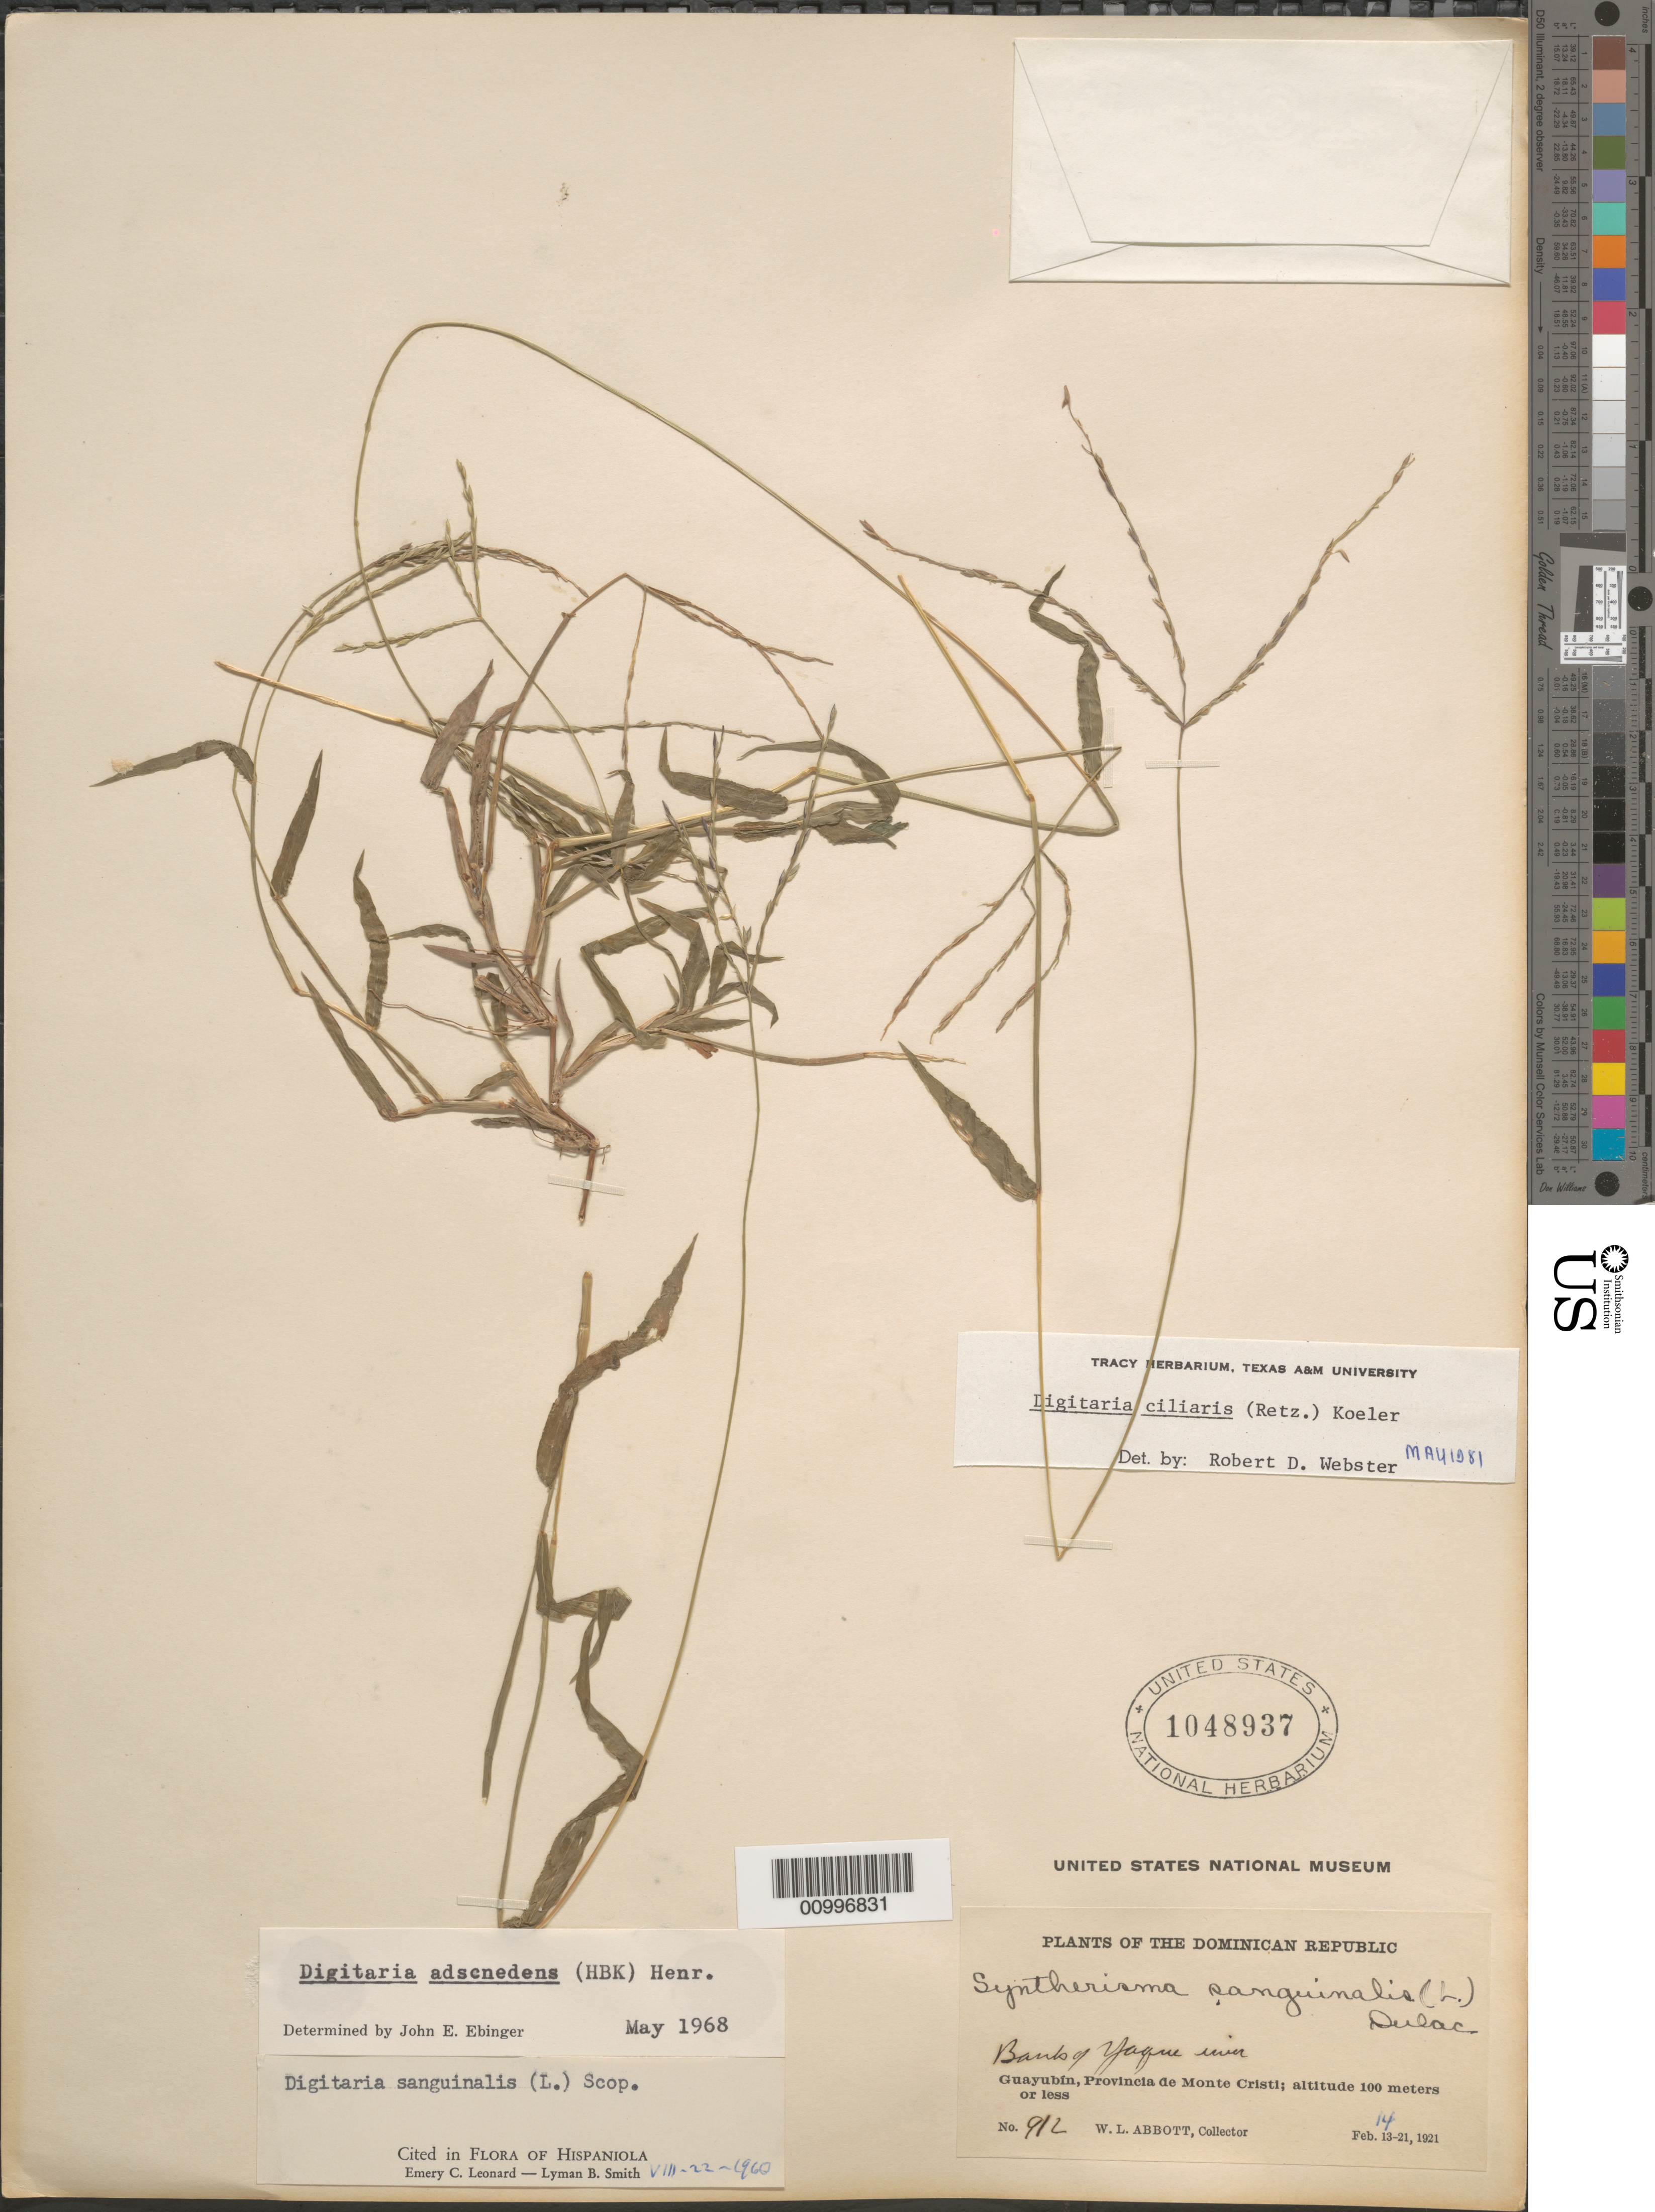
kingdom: Plantae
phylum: Tracheophyta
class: Liliopsida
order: Poales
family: Poaceae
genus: Digitaria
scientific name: Digitaria ciliaris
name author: (Retz.) Koeler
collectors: W. L. Abbott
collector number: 912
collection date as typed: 14 Feb 1921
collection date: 1921-02-14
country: Dominican Republic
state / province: Monte Cristi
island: Hispaniola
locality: Guayubin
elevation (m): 100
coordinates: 0 N, 0 E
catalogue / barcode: US 1048937